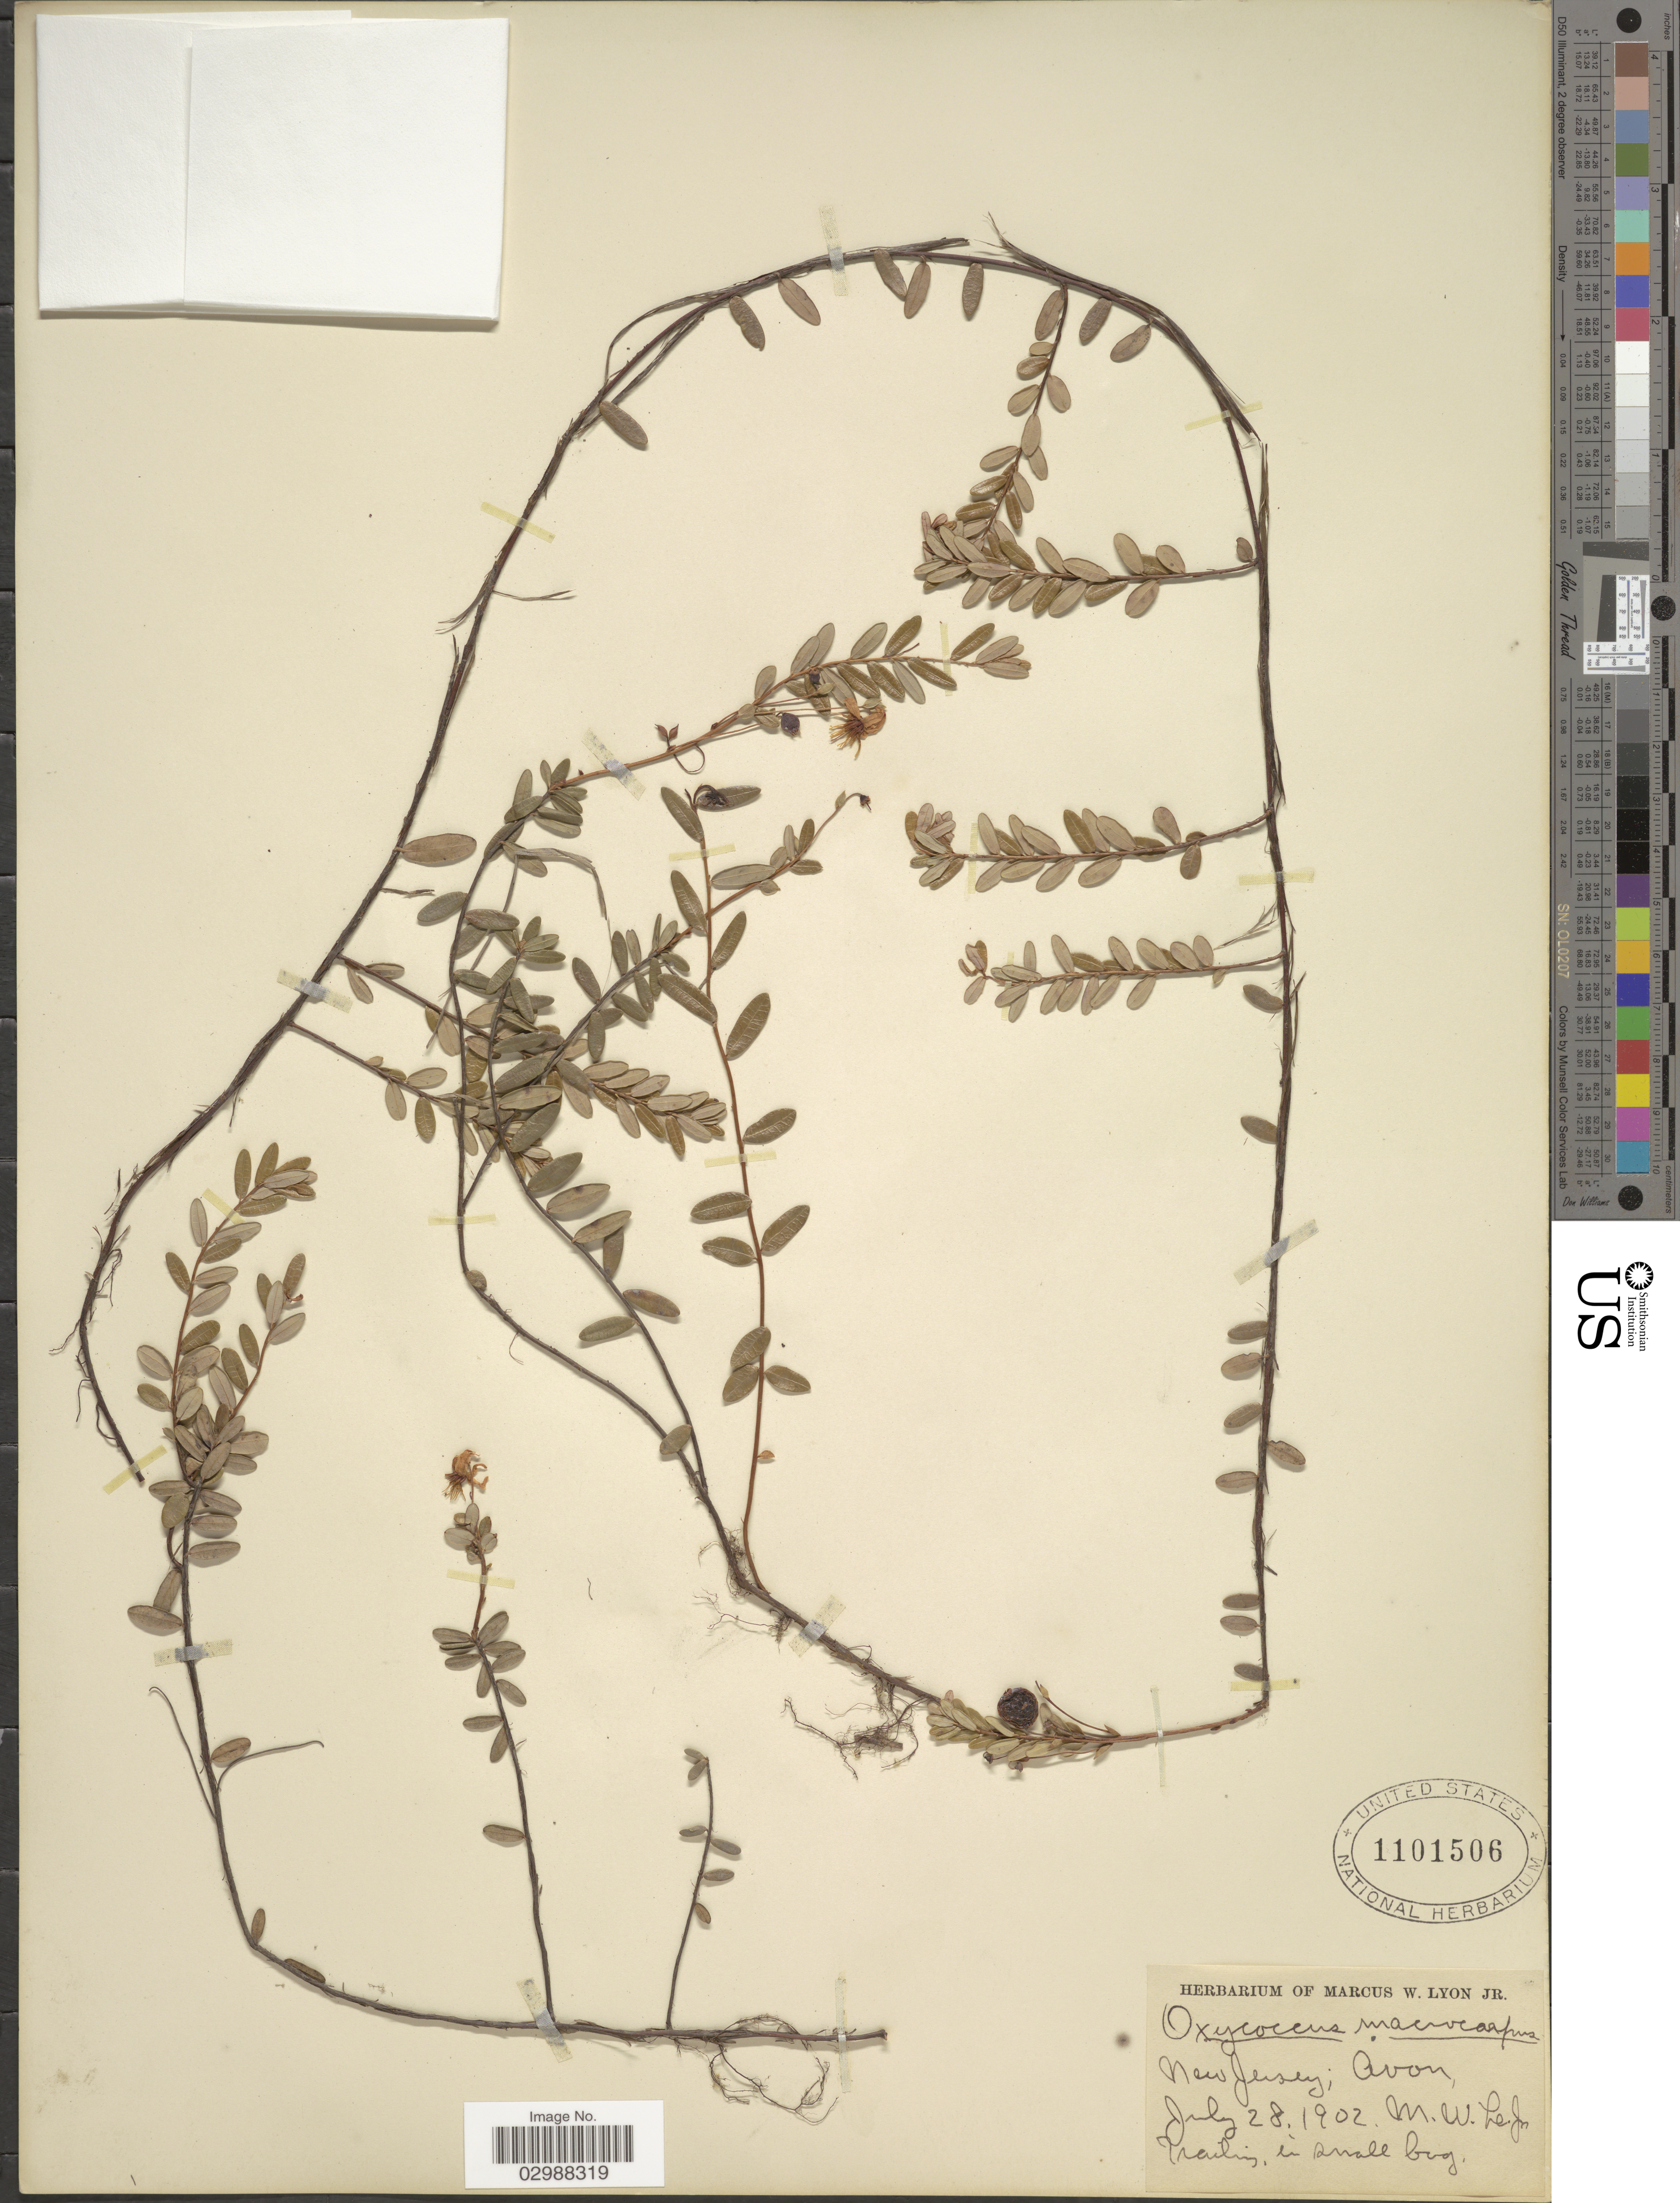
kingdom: Plantae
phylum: Tracheophyta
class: Magnoliopsida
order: Ericales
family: Ericaceae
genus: Vaccinium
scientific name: Vaccinium macrocarpon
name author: Aiton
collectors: M. W. Lyon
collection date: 1902-07-28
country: United States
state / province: New Jersey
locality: Avon, in small bog.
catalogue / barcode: US 1101506